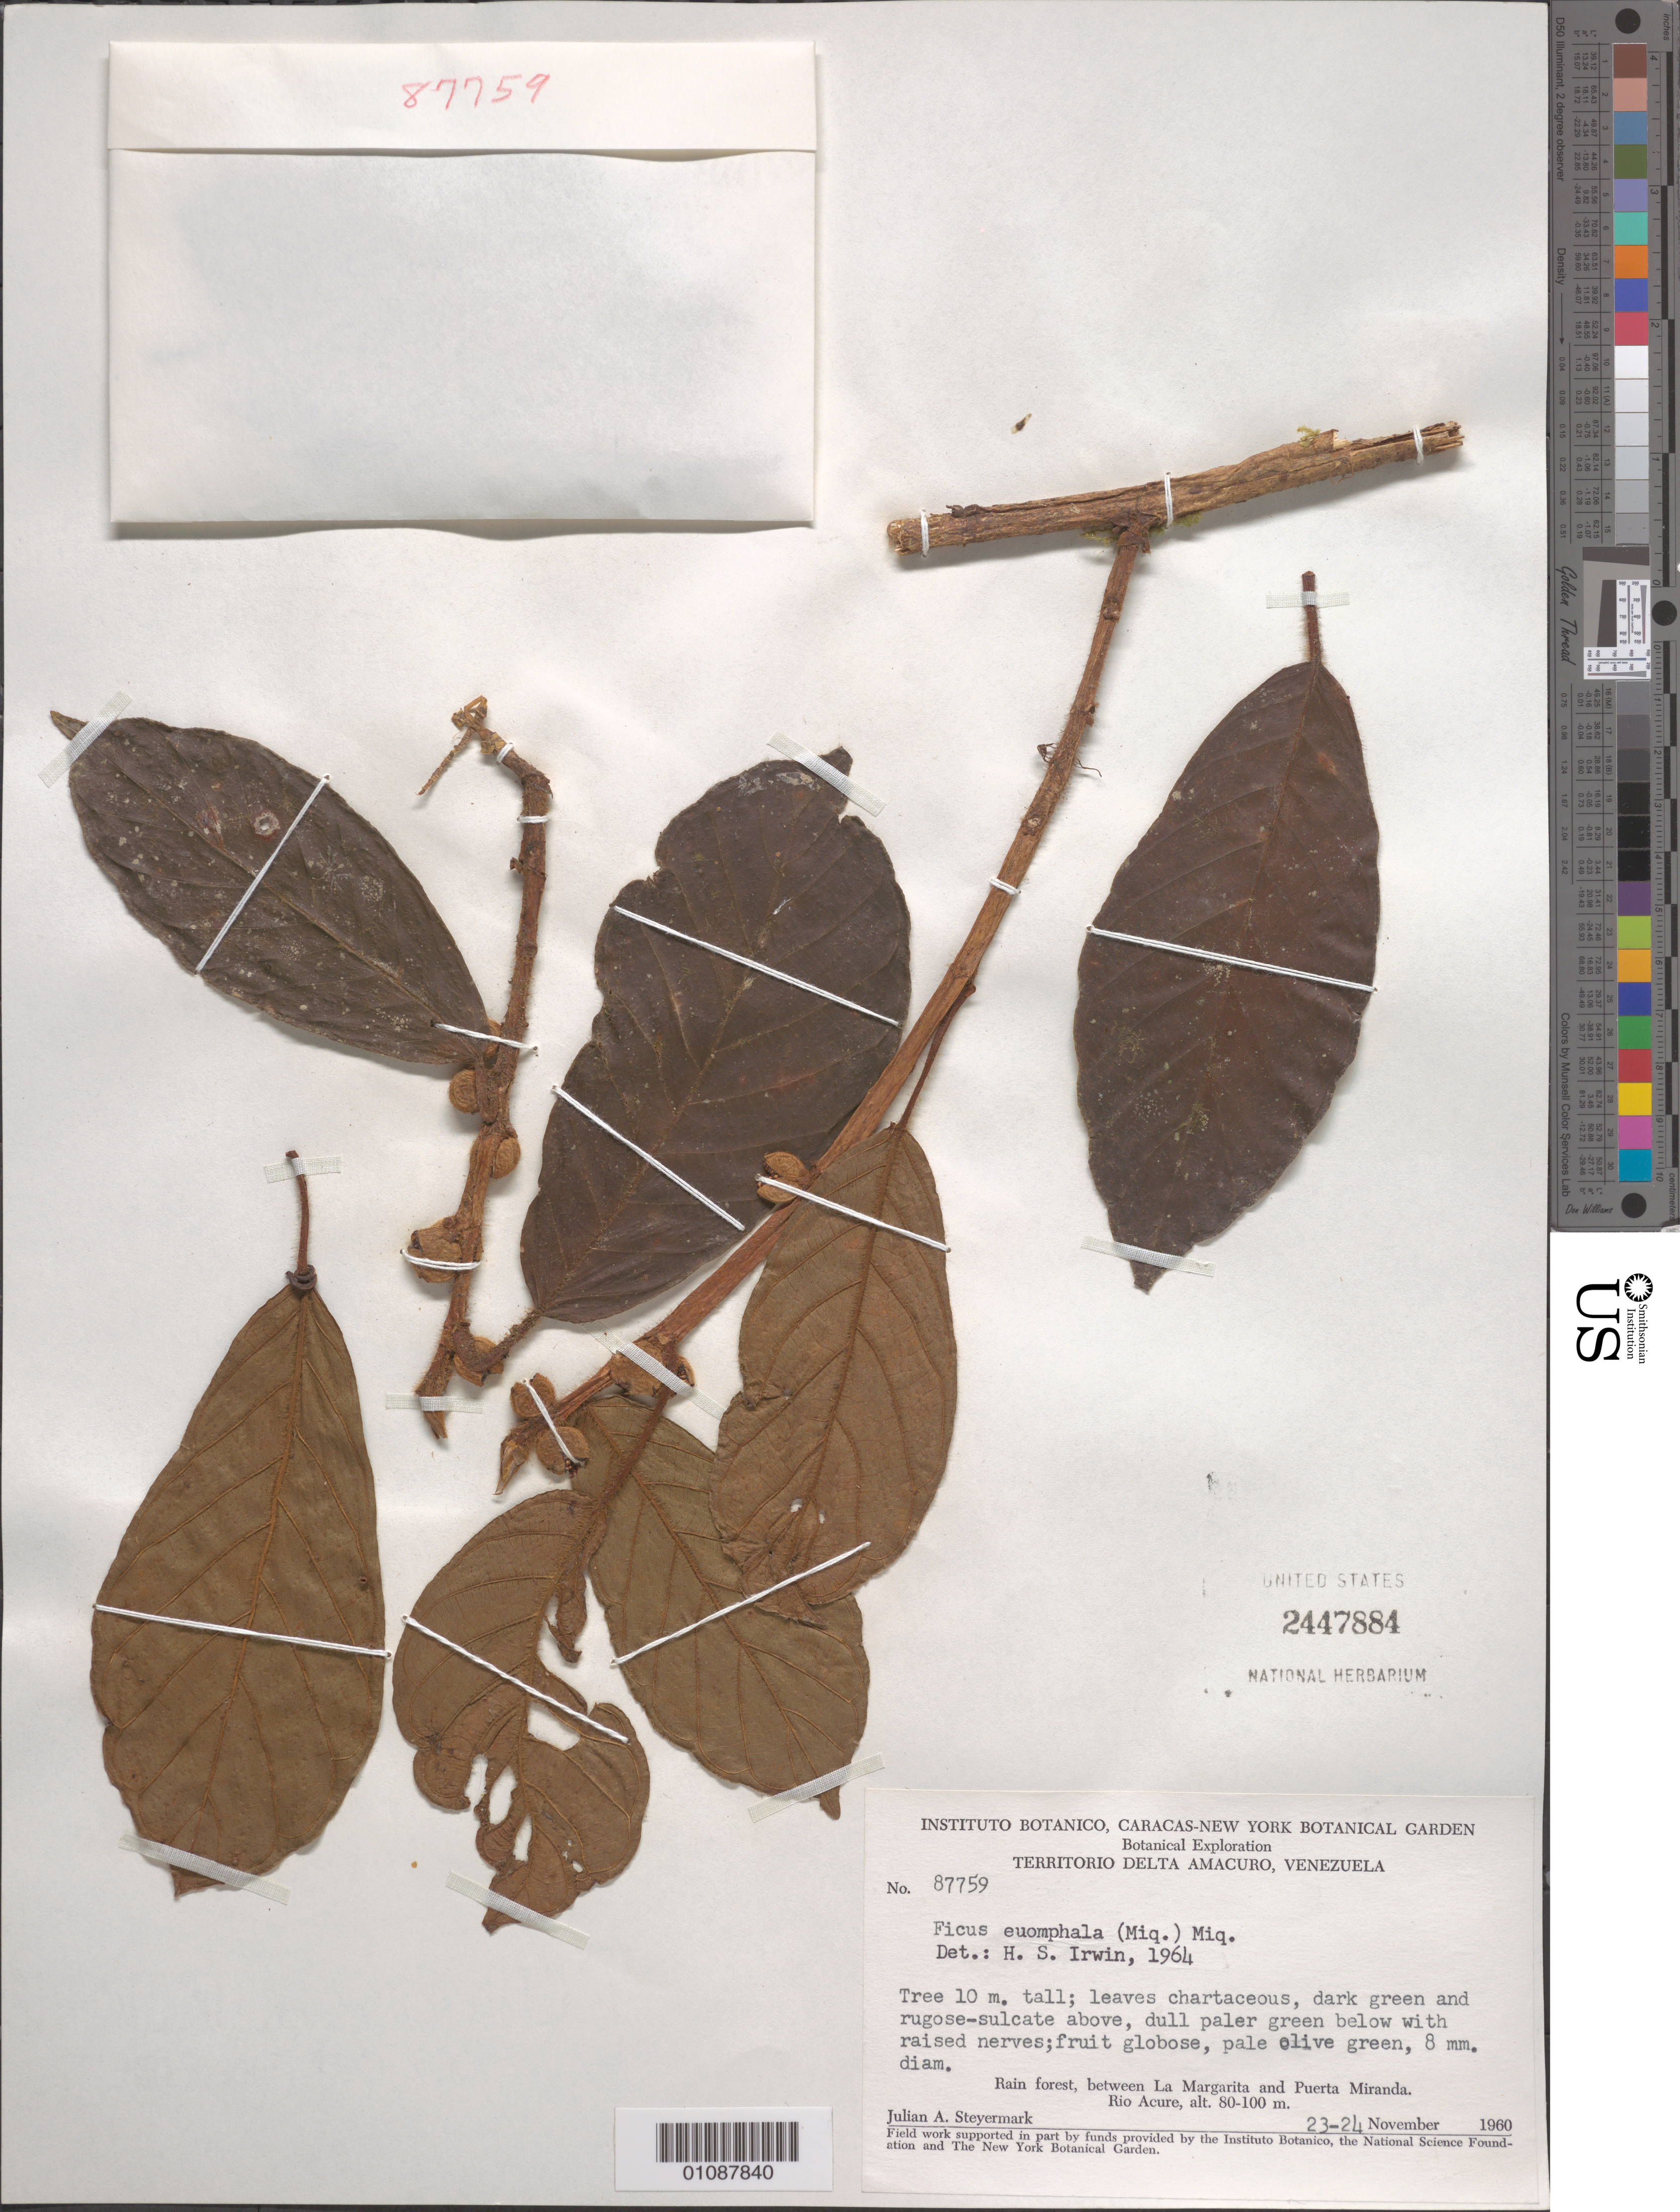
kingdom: Plantae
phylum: Tracheophyta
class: Magnoliopsida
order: Rosales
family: Moraceae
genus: Ficus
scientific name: Ficus euomphala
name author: Miq.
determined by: Irwin, Howard S.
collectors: J. Steyermark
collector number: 87759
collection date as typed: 23-Nov-60 to 24-Nov-60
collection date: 1960-11-23/1960-11-24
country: Venezuela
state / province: Delta Amacuro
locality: Río Acure, between La Margarita and Puerto Miranda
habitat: Rain forest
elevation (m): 80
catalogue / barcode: US 2447884